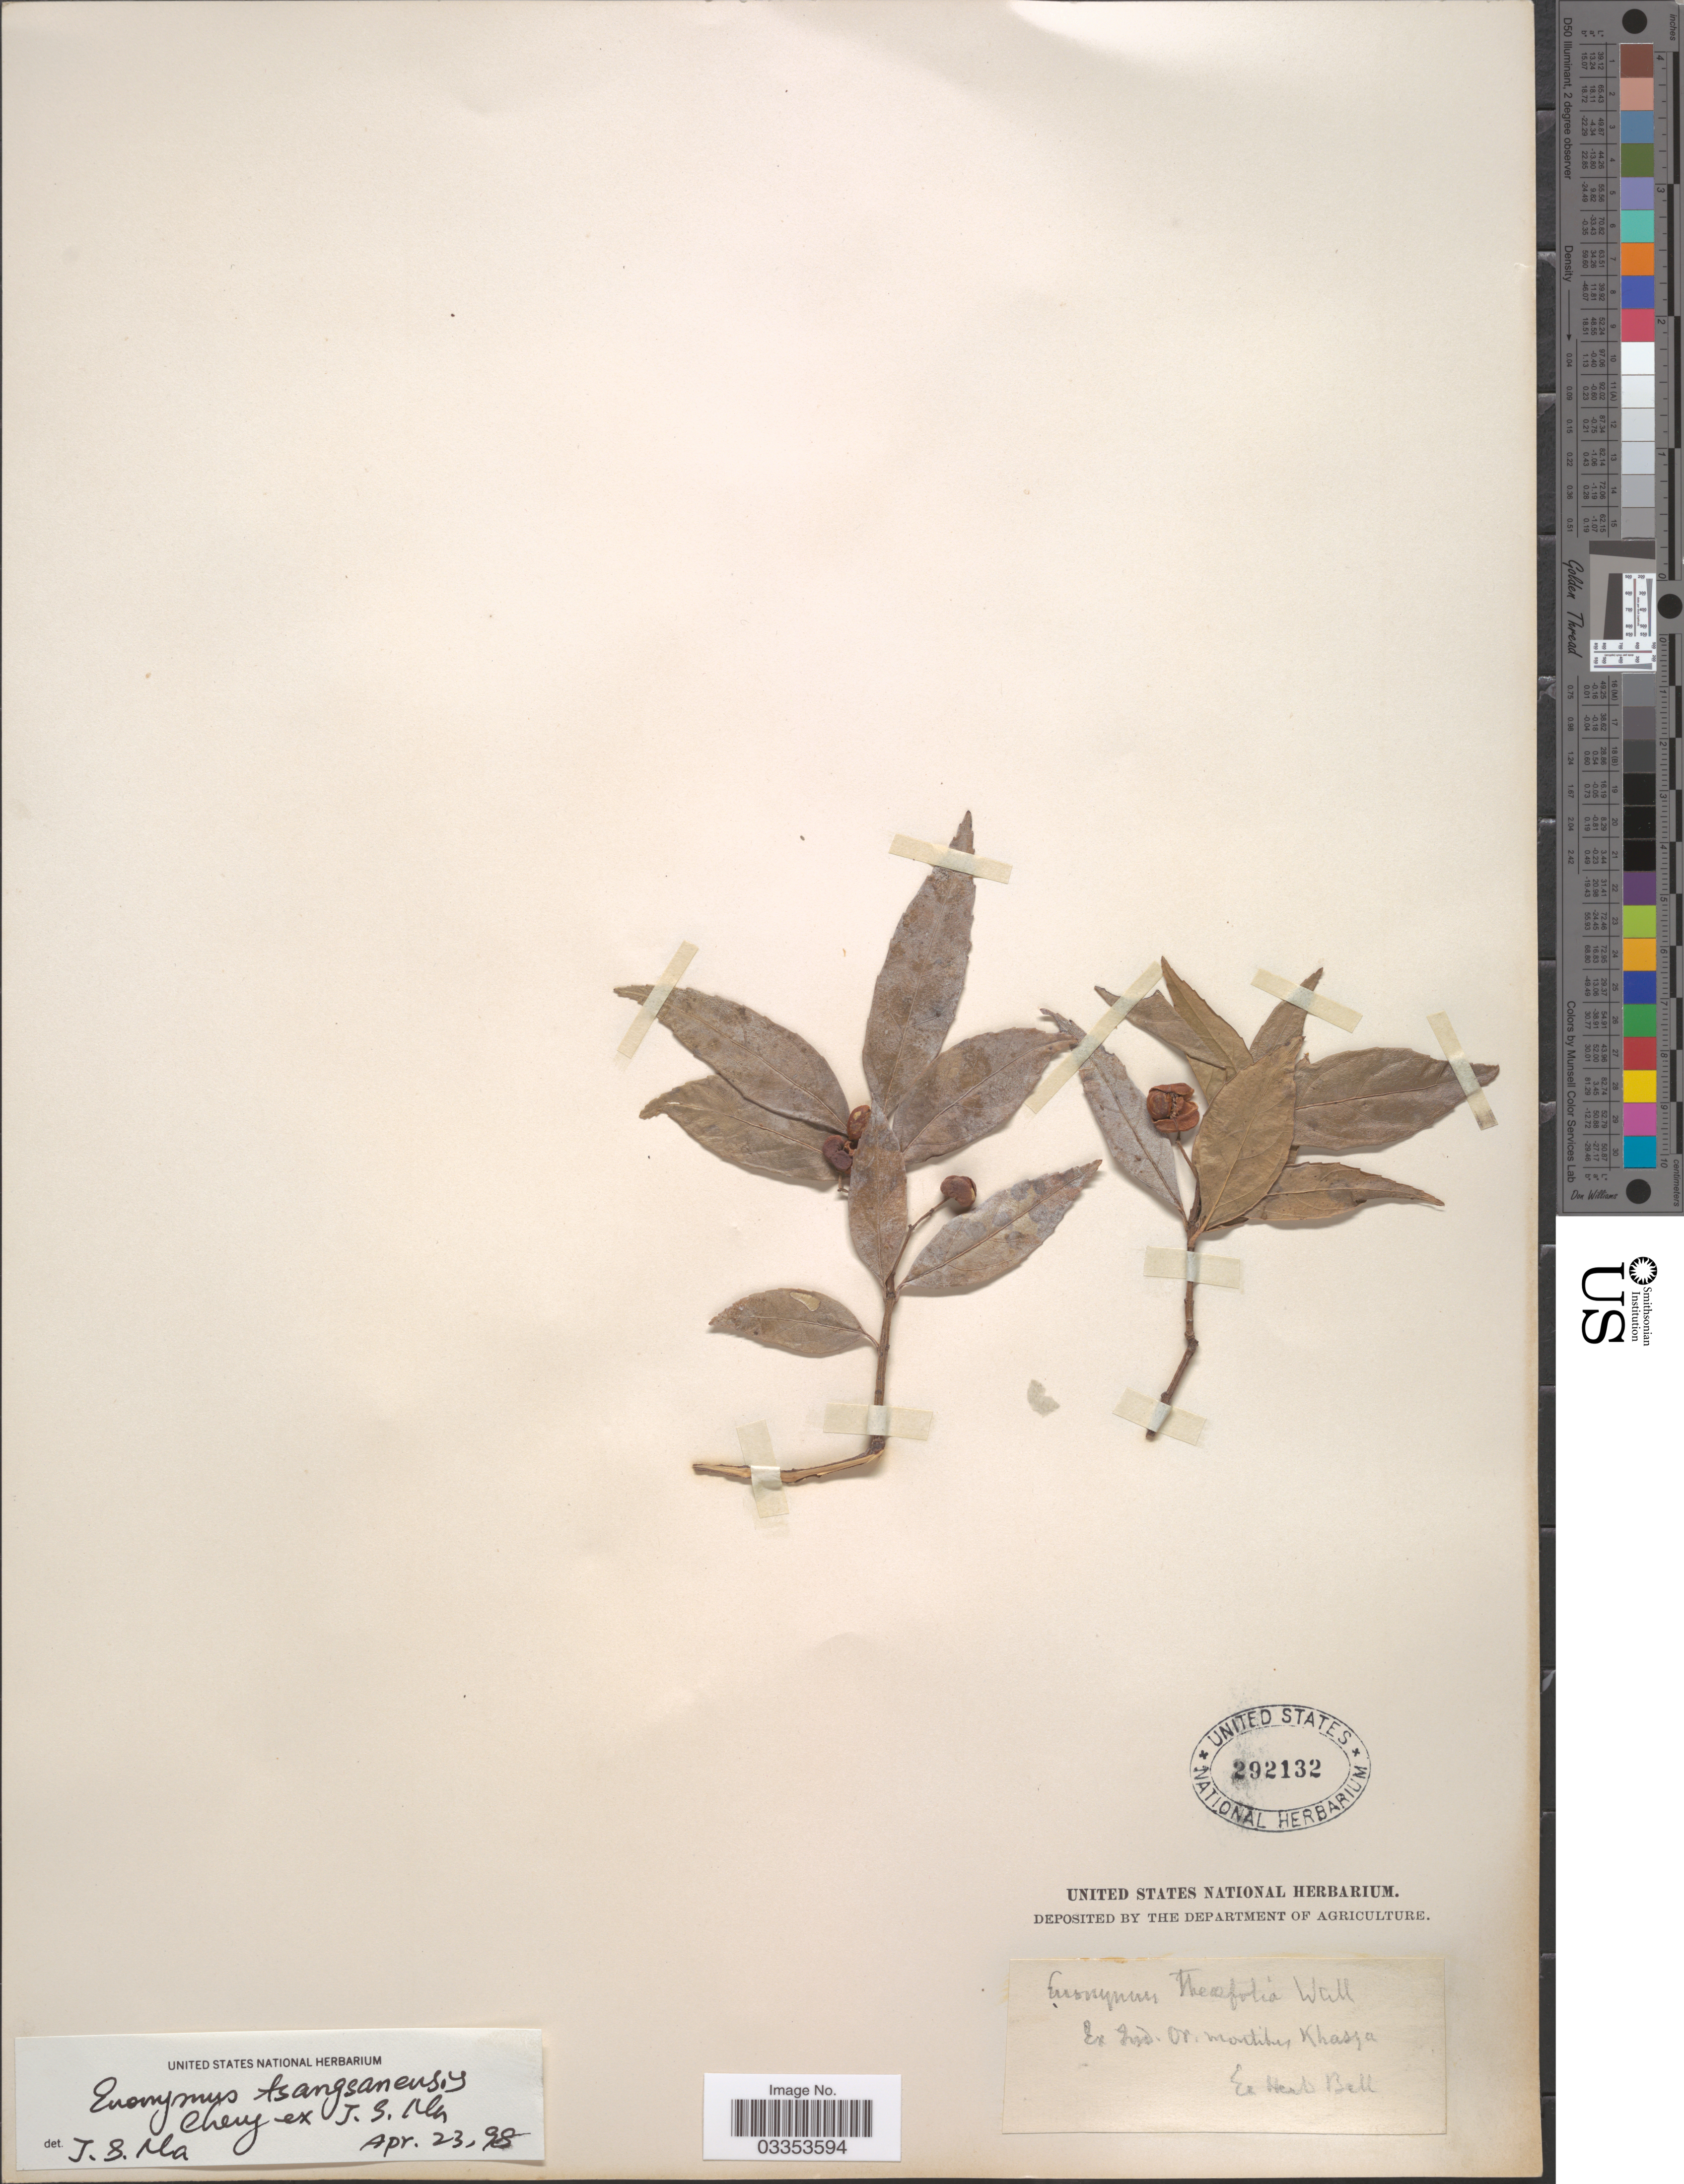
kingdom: Plantae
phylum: Tracheophyta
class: Magnoliopsida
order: Celastrales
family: Celastraceae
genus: Euonymus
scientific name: Euonymus tsangshanensis, ined.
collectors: ex herb. Ball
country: India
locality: Ind. or Montibus Khasia.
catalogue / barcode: US 292132